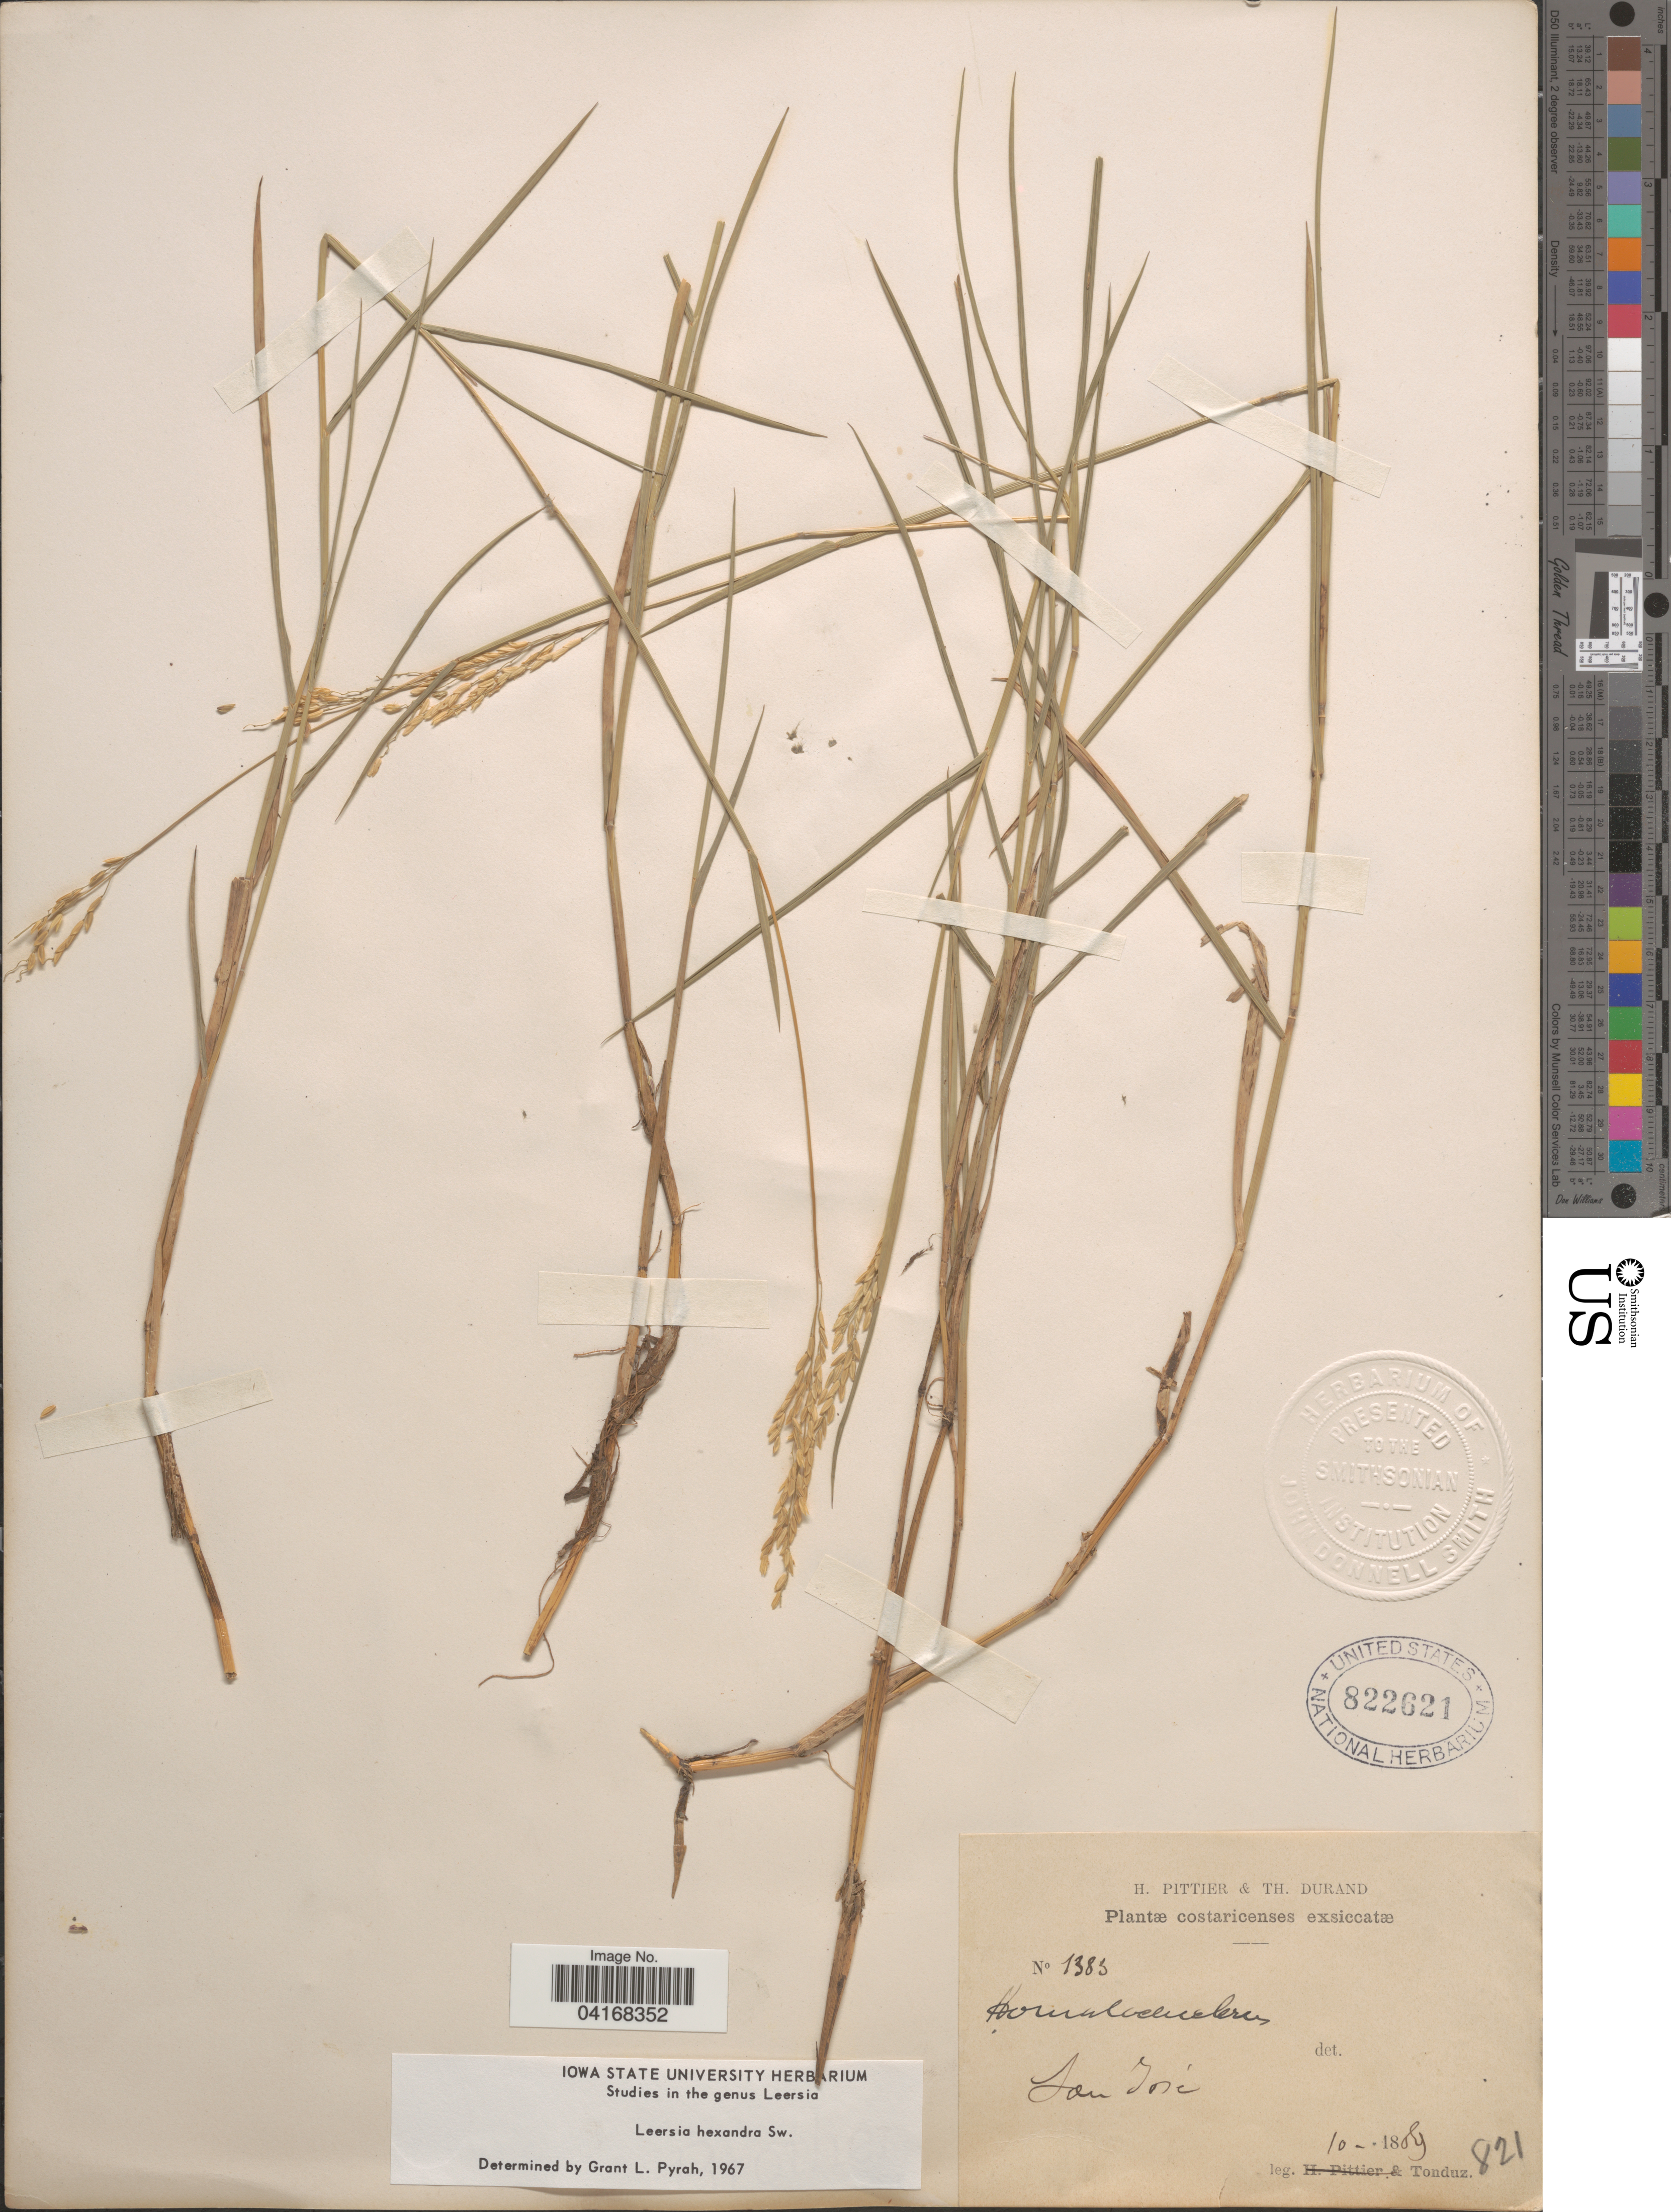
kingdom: Plantae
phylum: Tracheophyta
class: Liliopsida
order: Poales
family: Poaceae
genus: Leersia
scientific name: Leersia hexandra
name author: Sw.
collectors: Tonduz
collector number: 1383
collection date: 1889-10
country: Costa Rica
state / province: San José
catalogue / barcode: US 822621